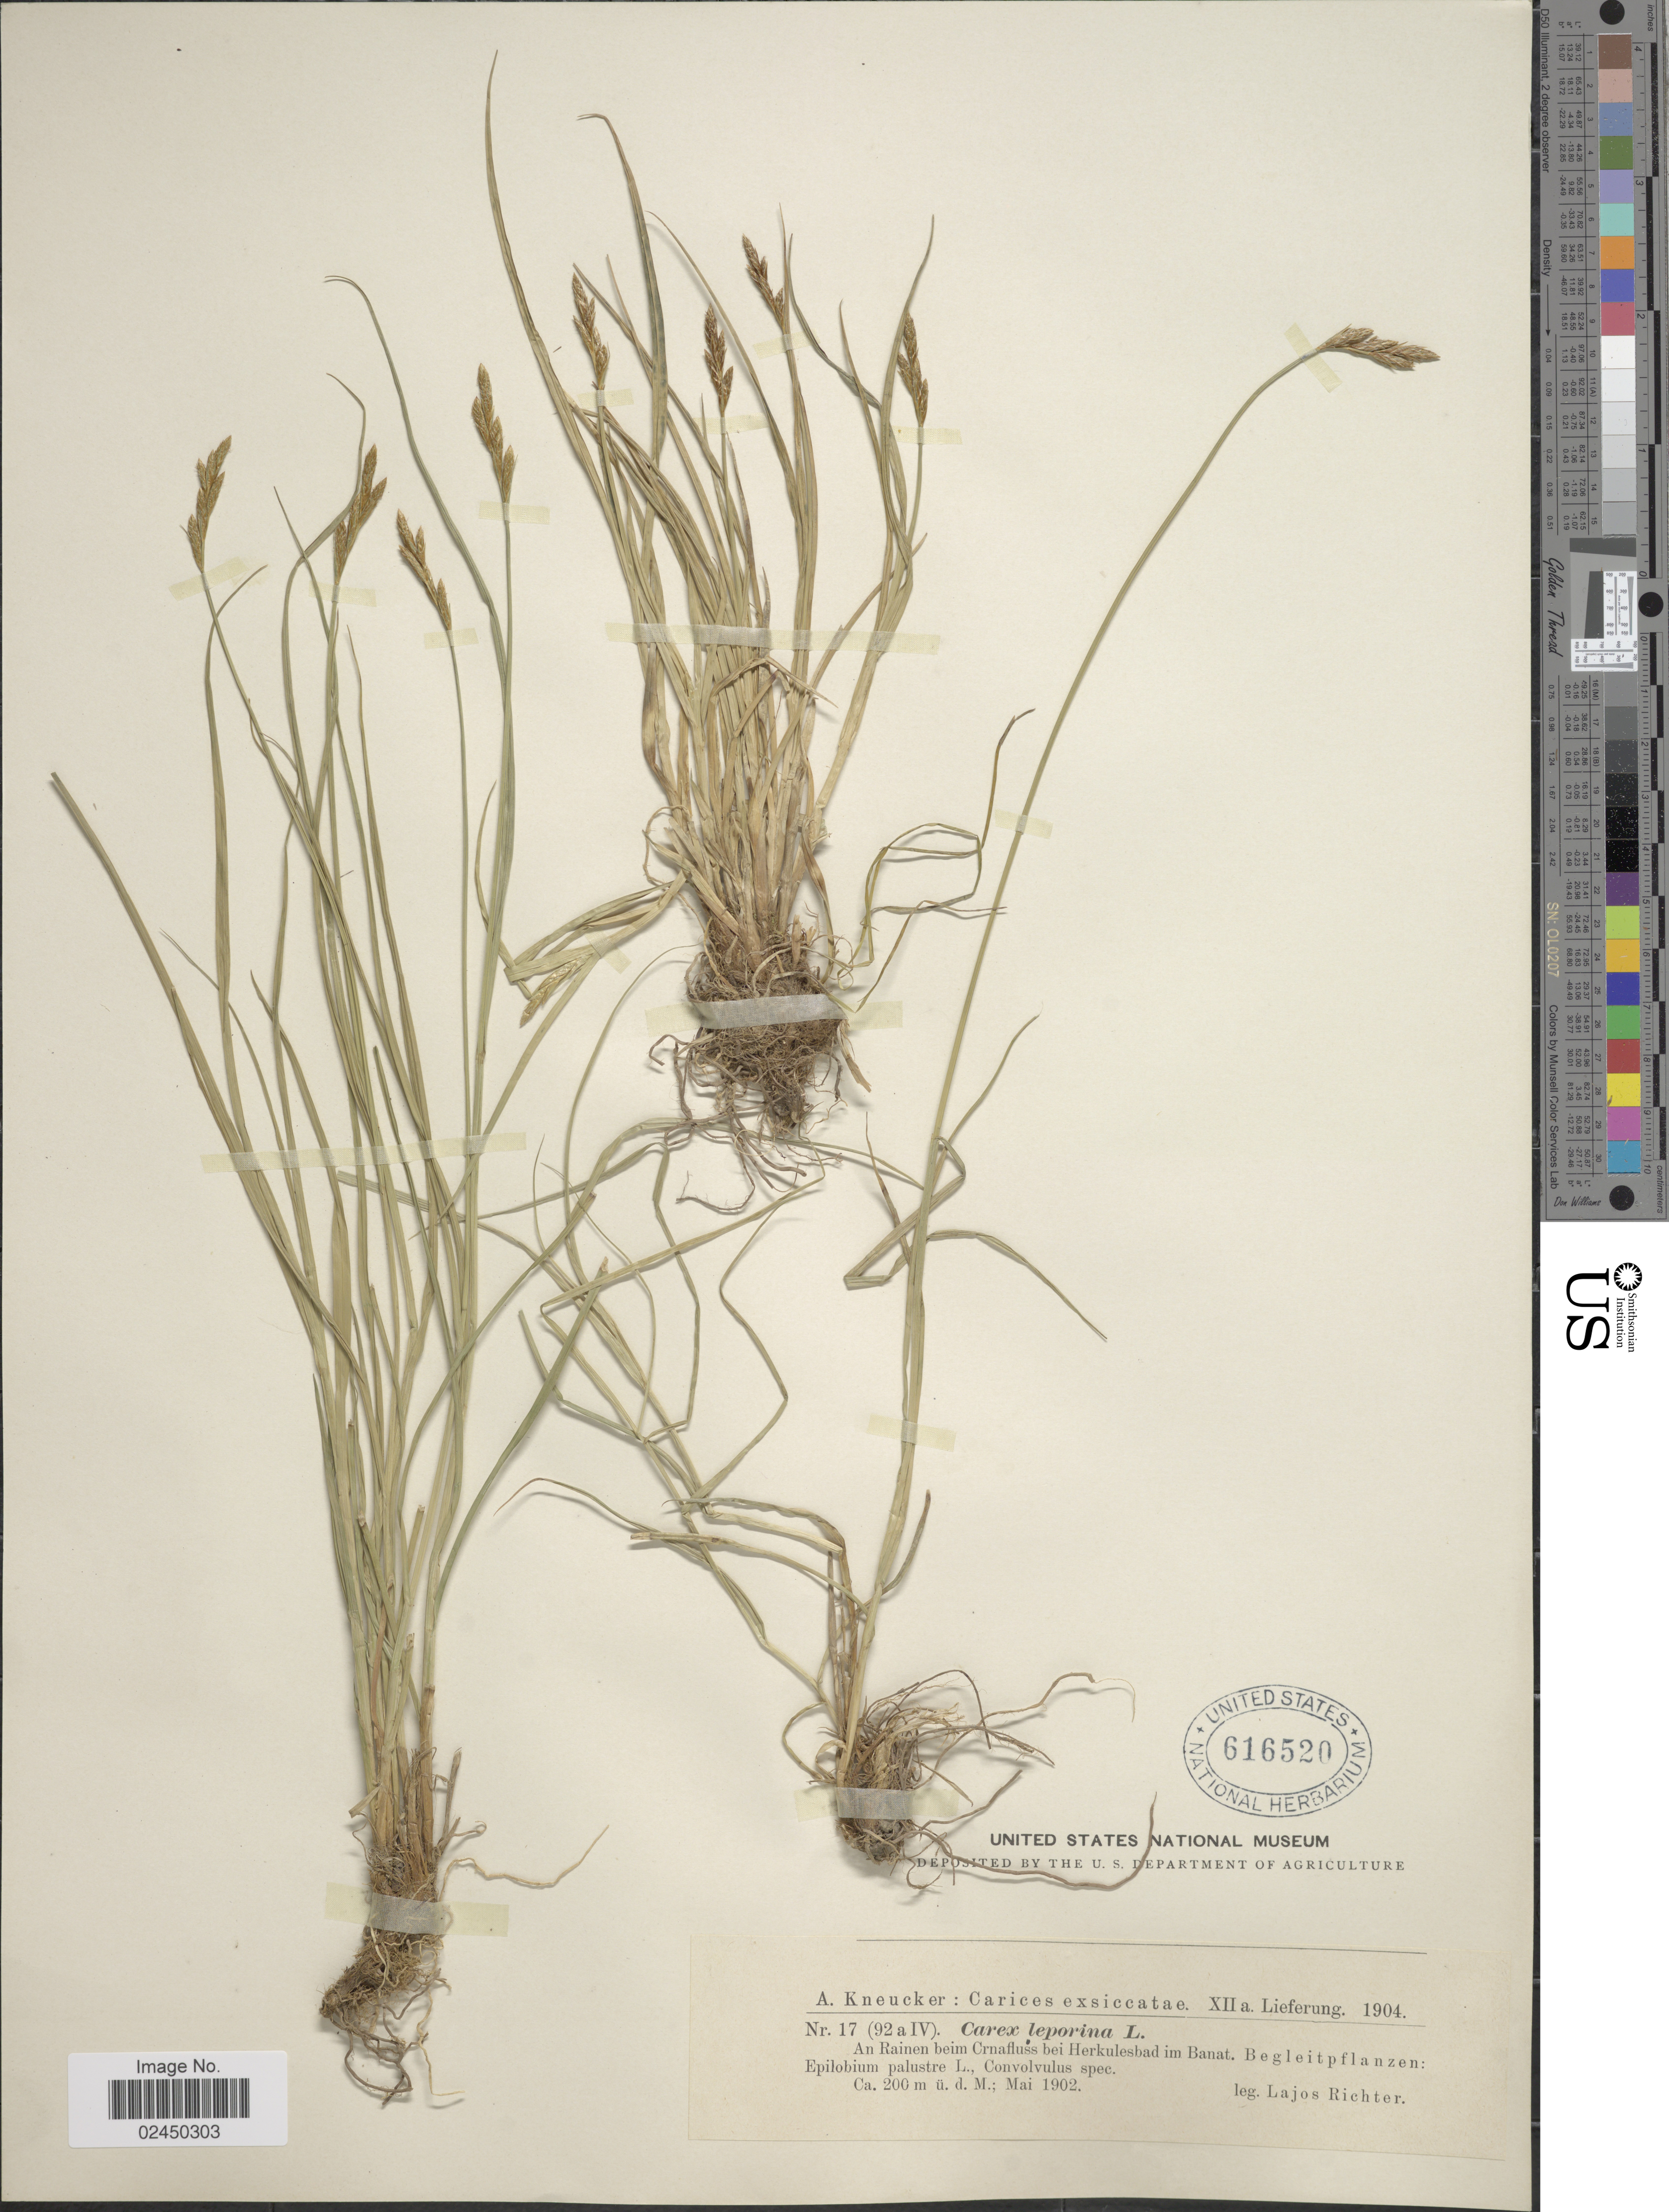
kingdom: Plantae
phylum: Tracheophyta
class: Liliopsida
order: Poales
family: Cyperaceae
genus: Carex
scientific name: Carex leporina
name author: L.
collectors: L. Richter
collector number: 17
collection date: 1902-05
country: Romania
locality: An Rainen beim Crnafluss bei Herkulesbad im Banat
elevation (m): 200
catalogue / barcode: US 616520